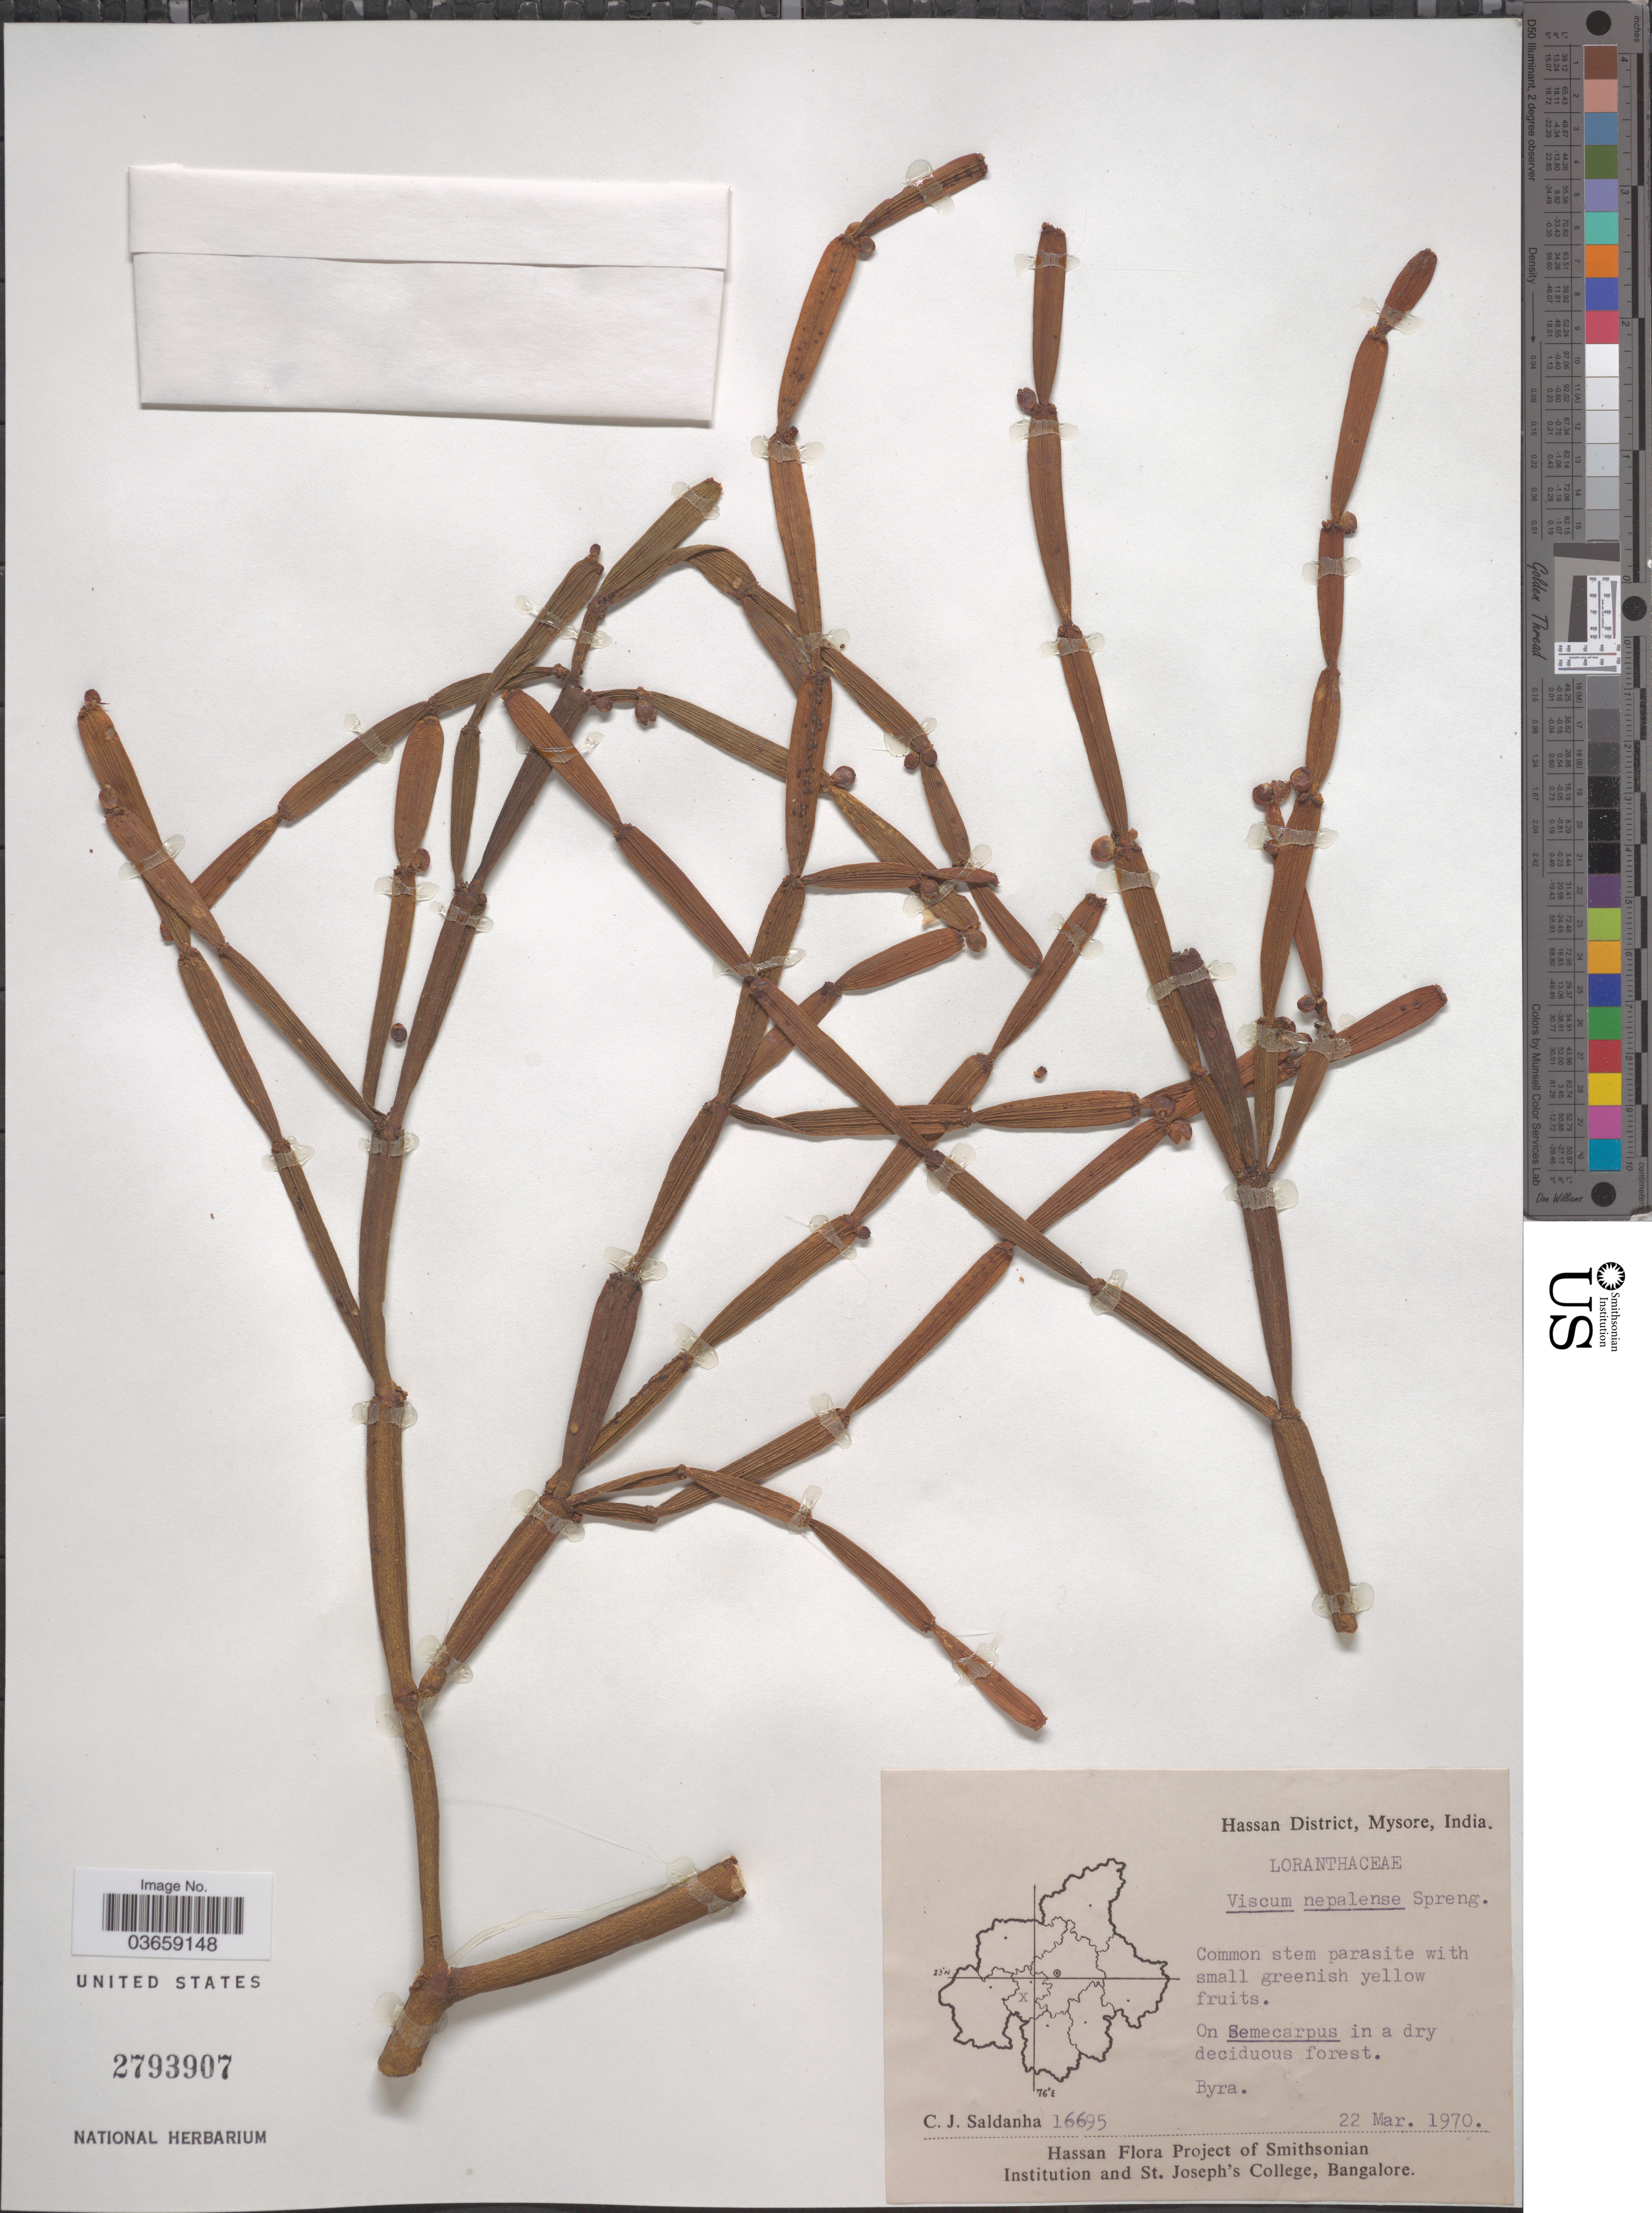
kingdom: Plantae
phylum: Tracheophyta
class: Magnoliopsida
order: Santalales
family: Viscaceae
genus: Viscum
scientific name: Viscum nepalense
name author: Spreng.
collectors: C. J. Saldanha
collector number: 16695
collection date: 1970-03-22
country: India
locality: Hassan District, Mysore. Byra.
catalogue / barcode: US 2793907